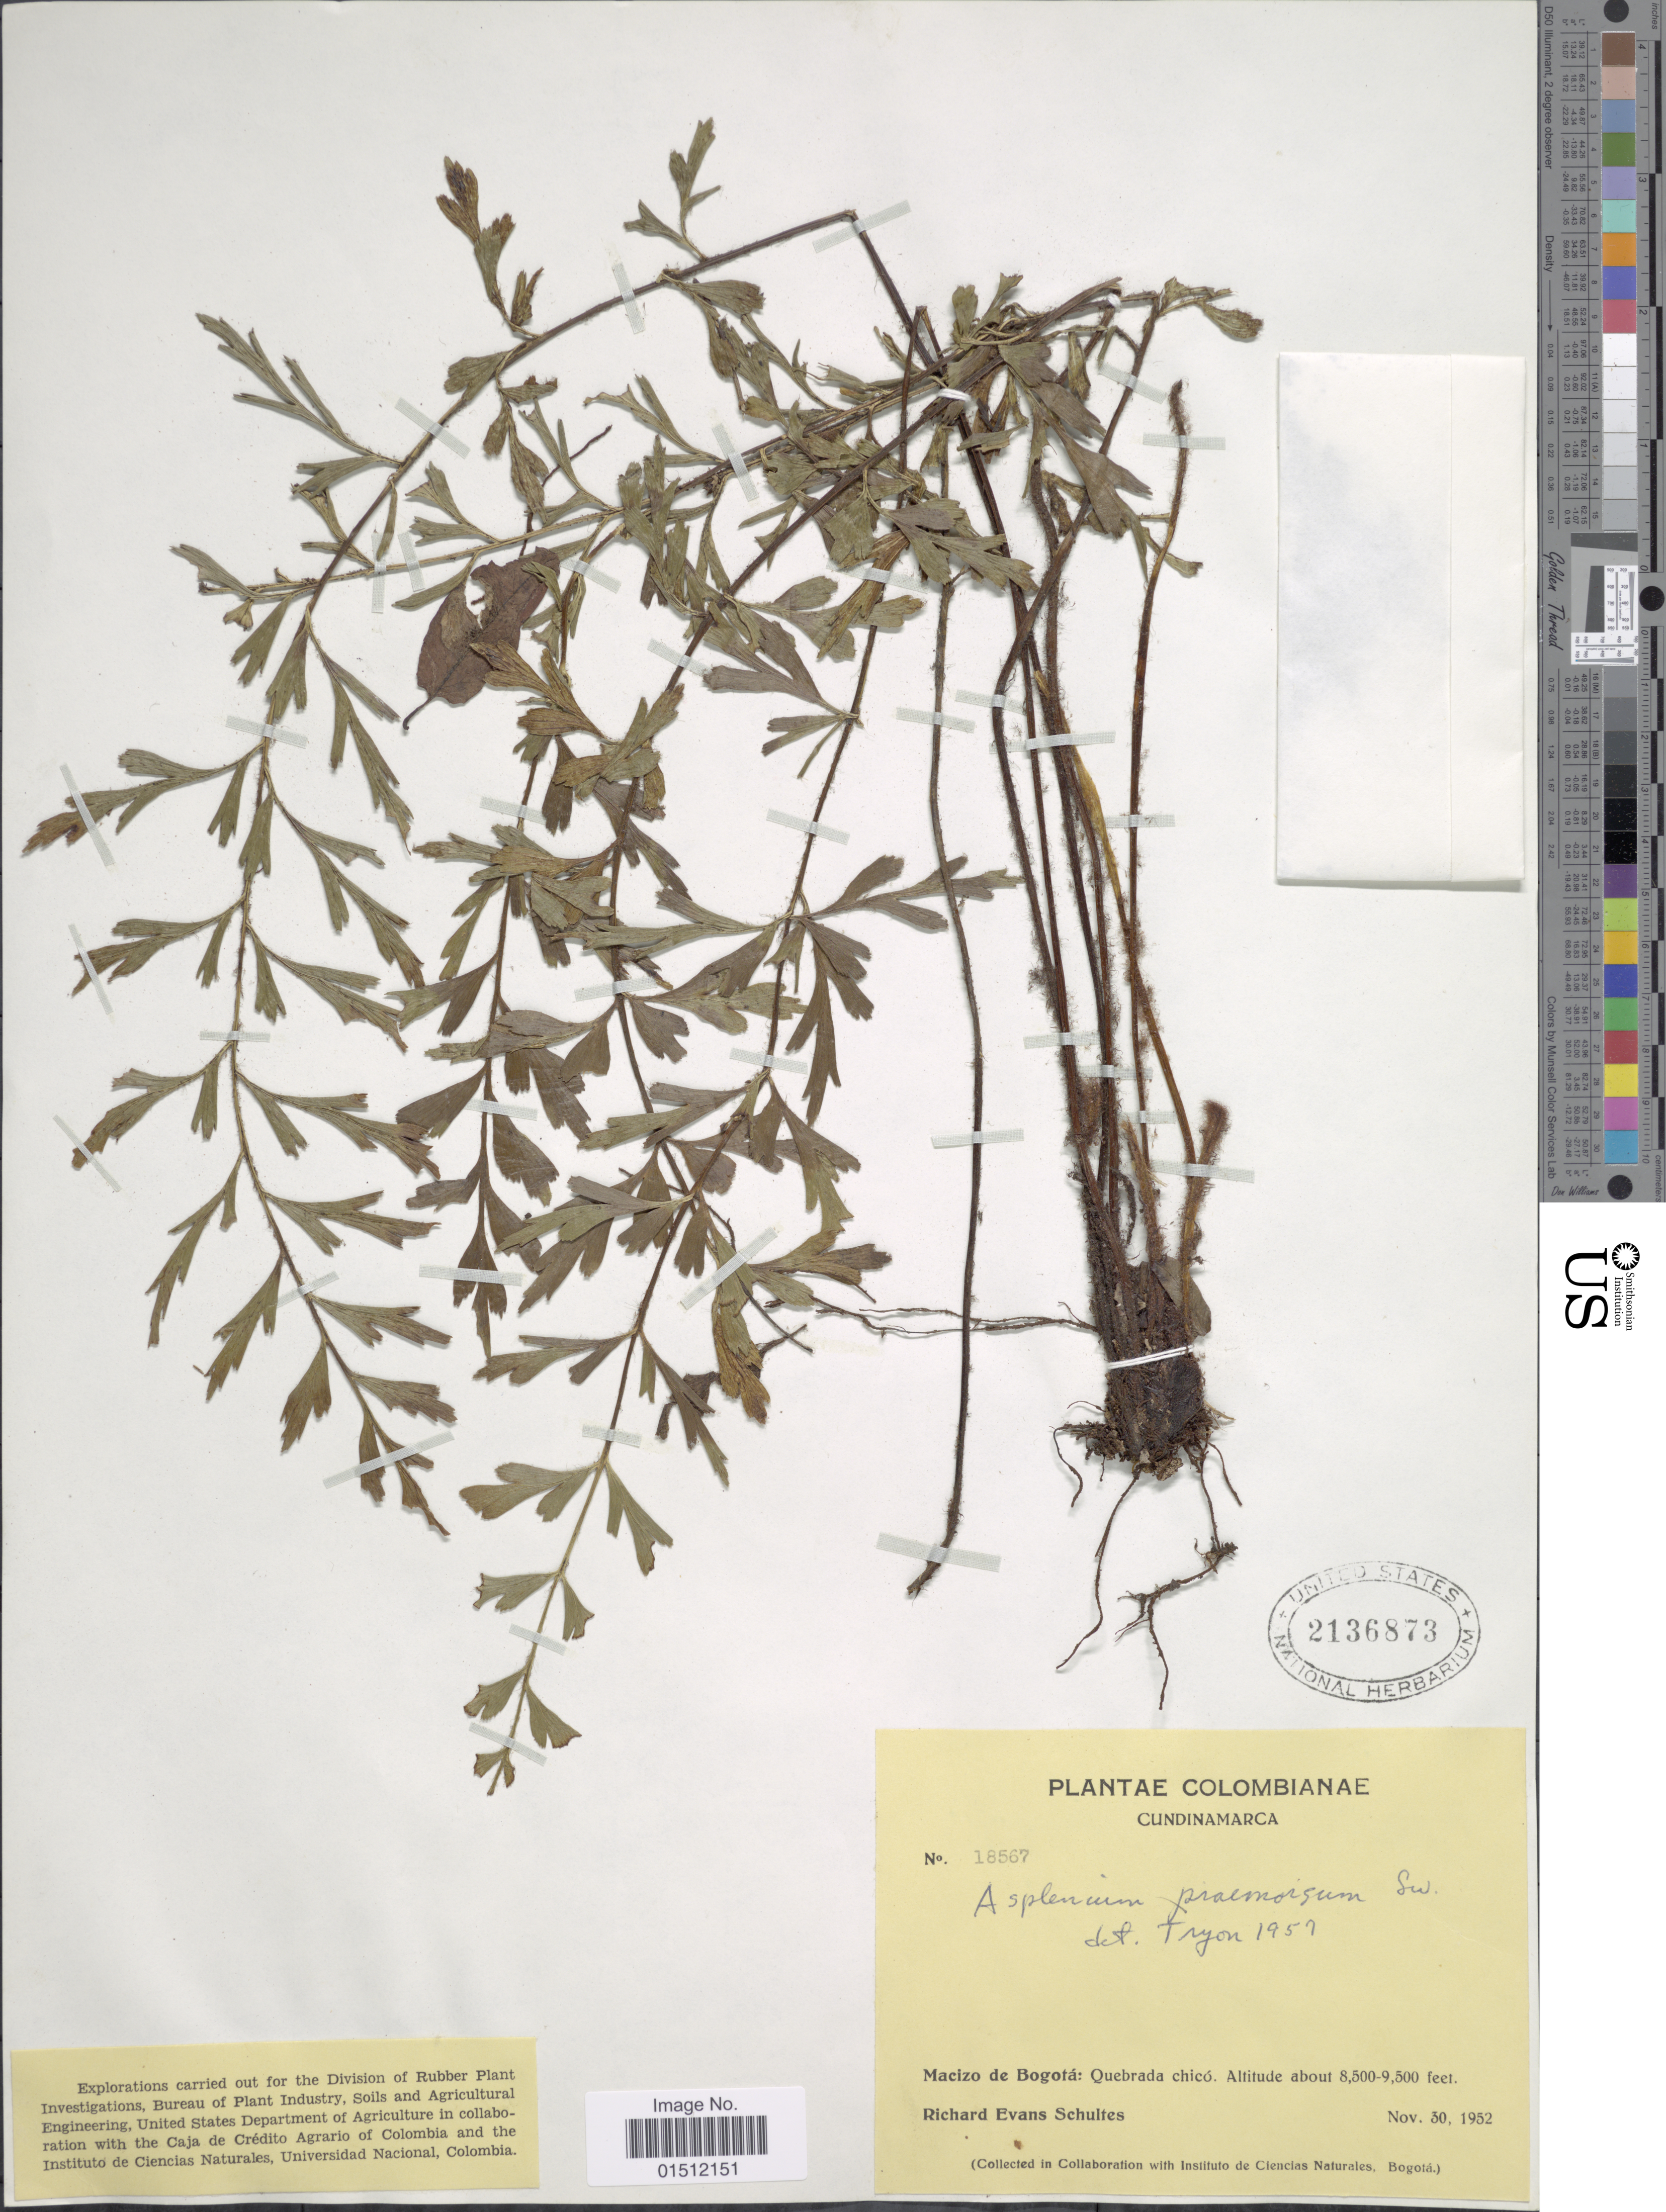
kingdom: Plantae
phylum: Tracheophyta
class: Polypodiopsida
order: Polypodiales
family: Aspleniaceae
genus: Asplenium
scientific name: Asplenium praemorsum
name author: Sw.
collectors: R. E. Schultes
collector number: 18567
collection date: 1952-11-30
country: Colombia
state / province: Cundinamarca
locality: Colombianae, Macizo de Bogota: Quebrada chico.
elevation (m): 2591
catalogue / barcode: US 2136873